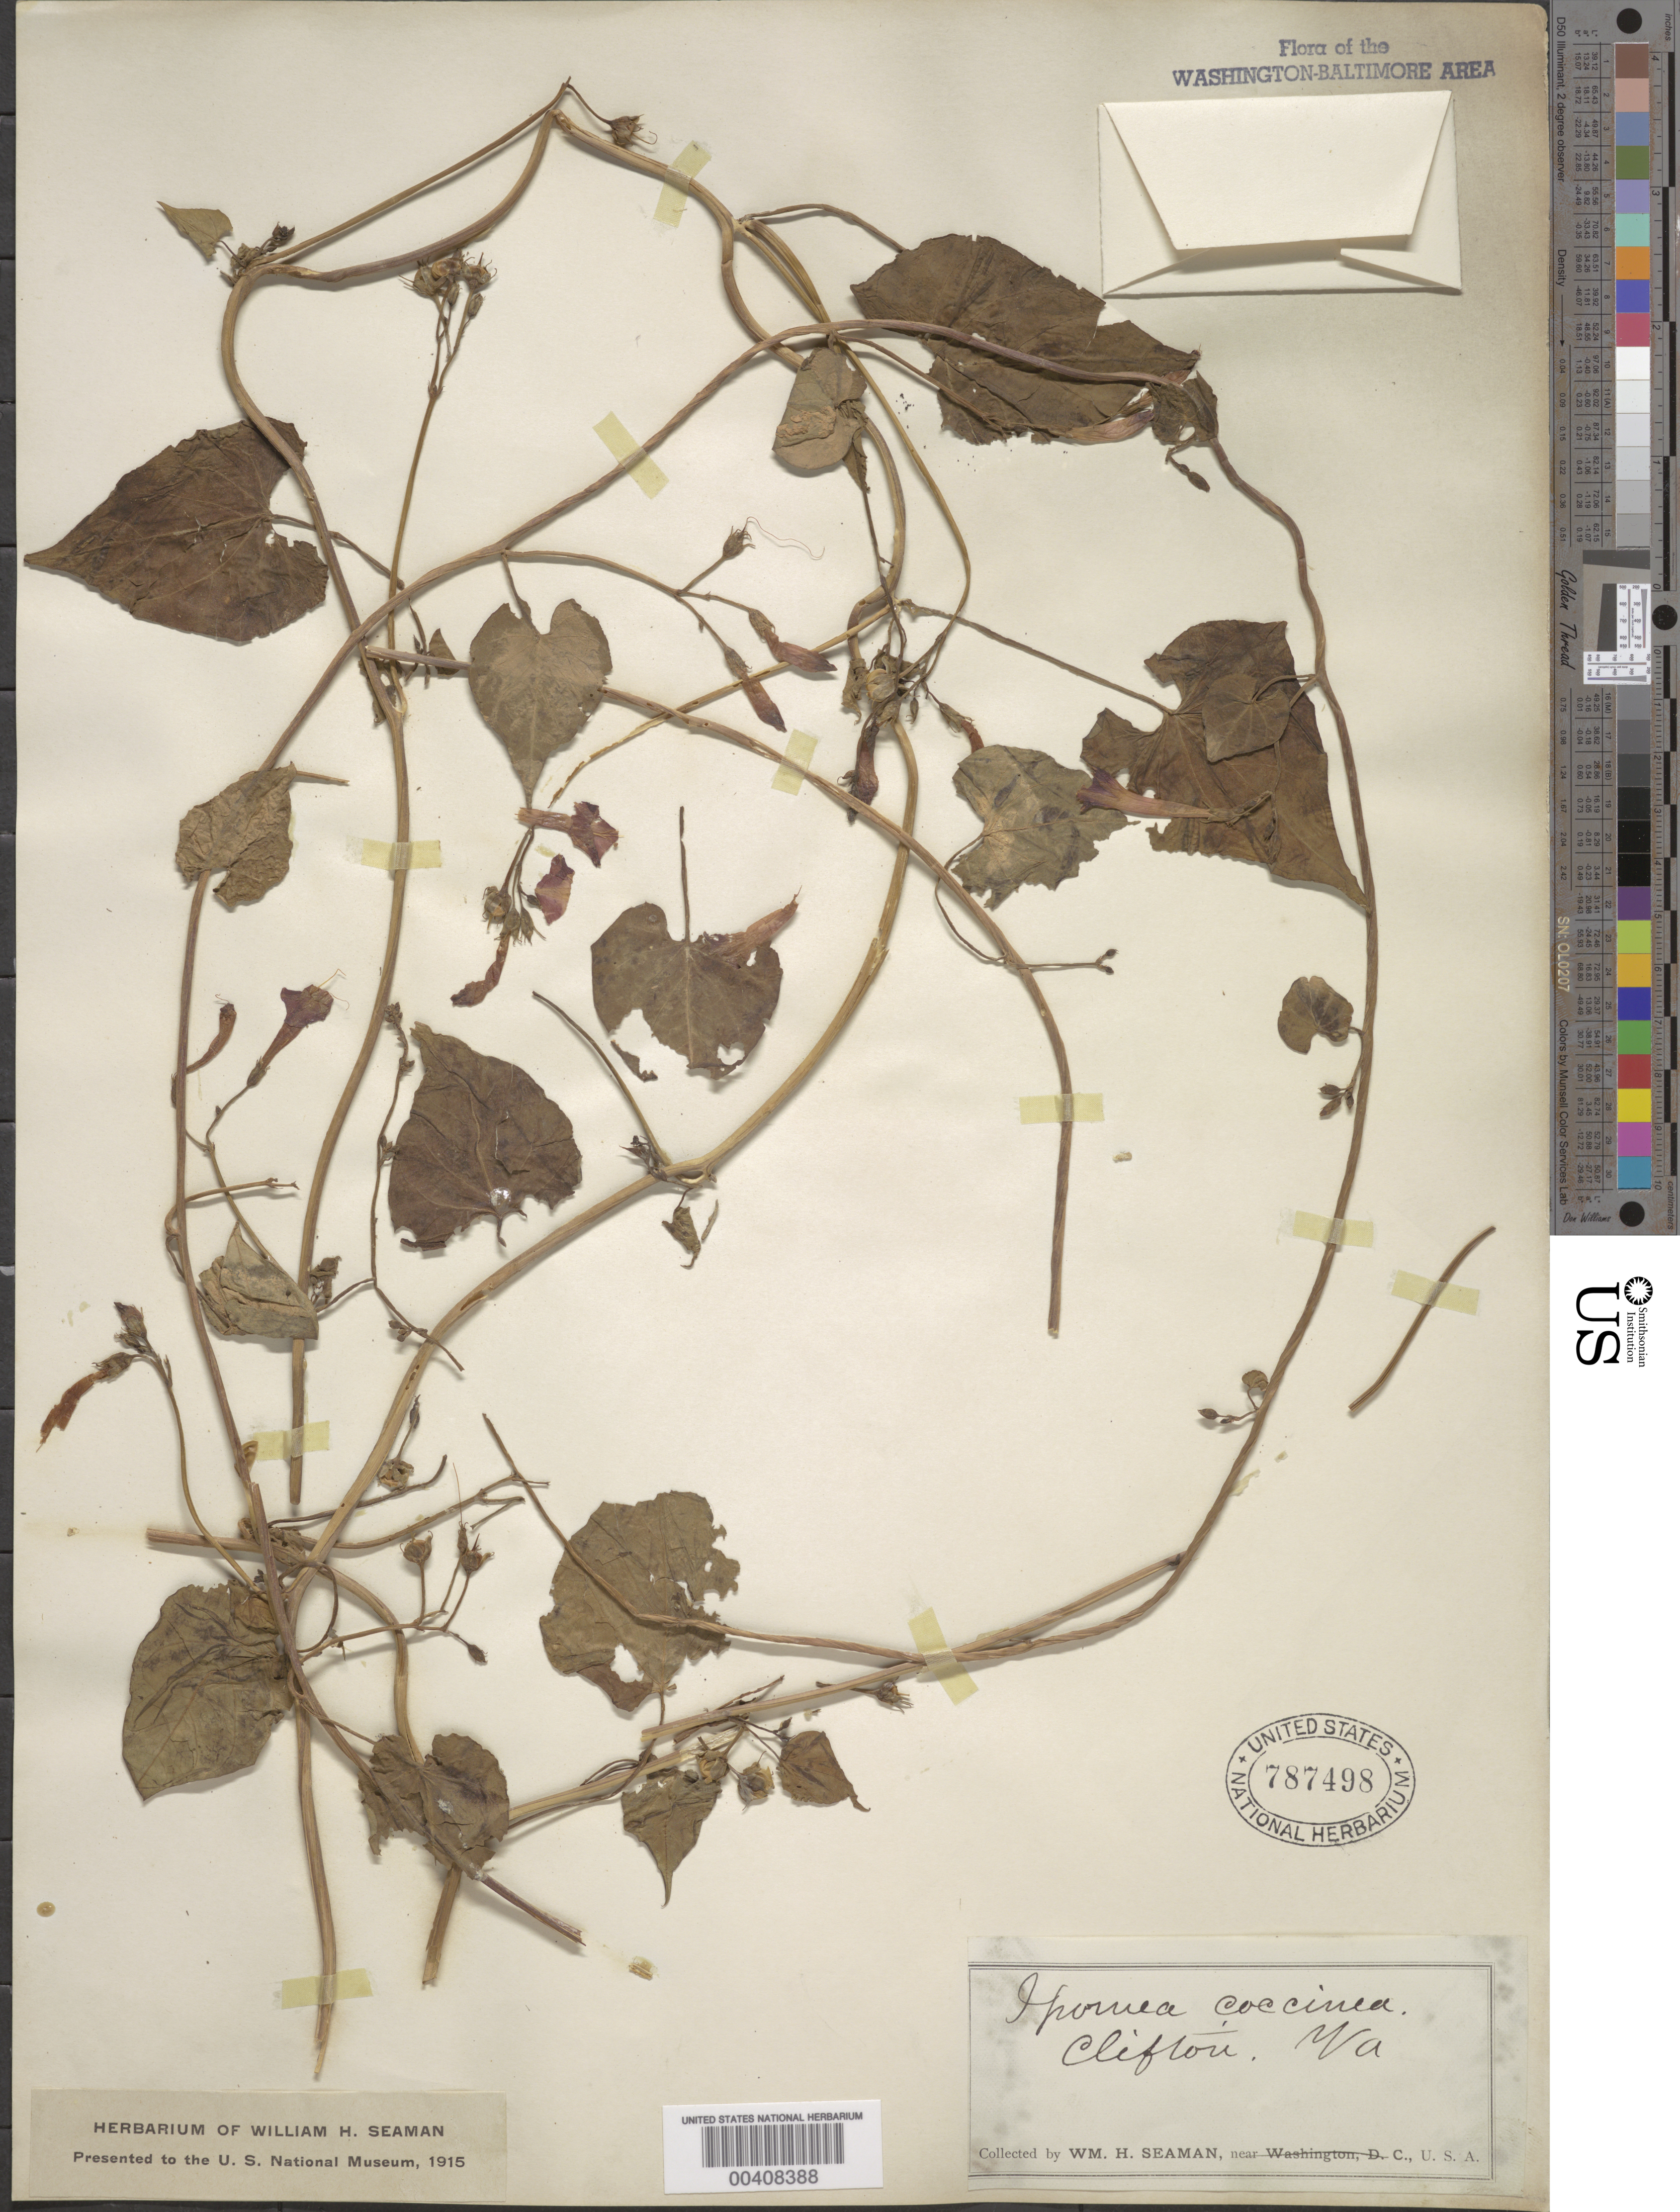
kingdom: Plantae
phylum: Tracheophyta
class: Magnoliopsida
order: Solanales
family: Convolvulaceae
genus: Ipomoea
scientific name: Ipomoea coccinea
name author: L.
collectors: W. Seaman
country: United States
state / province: Virginia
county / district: Fairfax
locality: Clifton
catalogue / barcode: US 787498